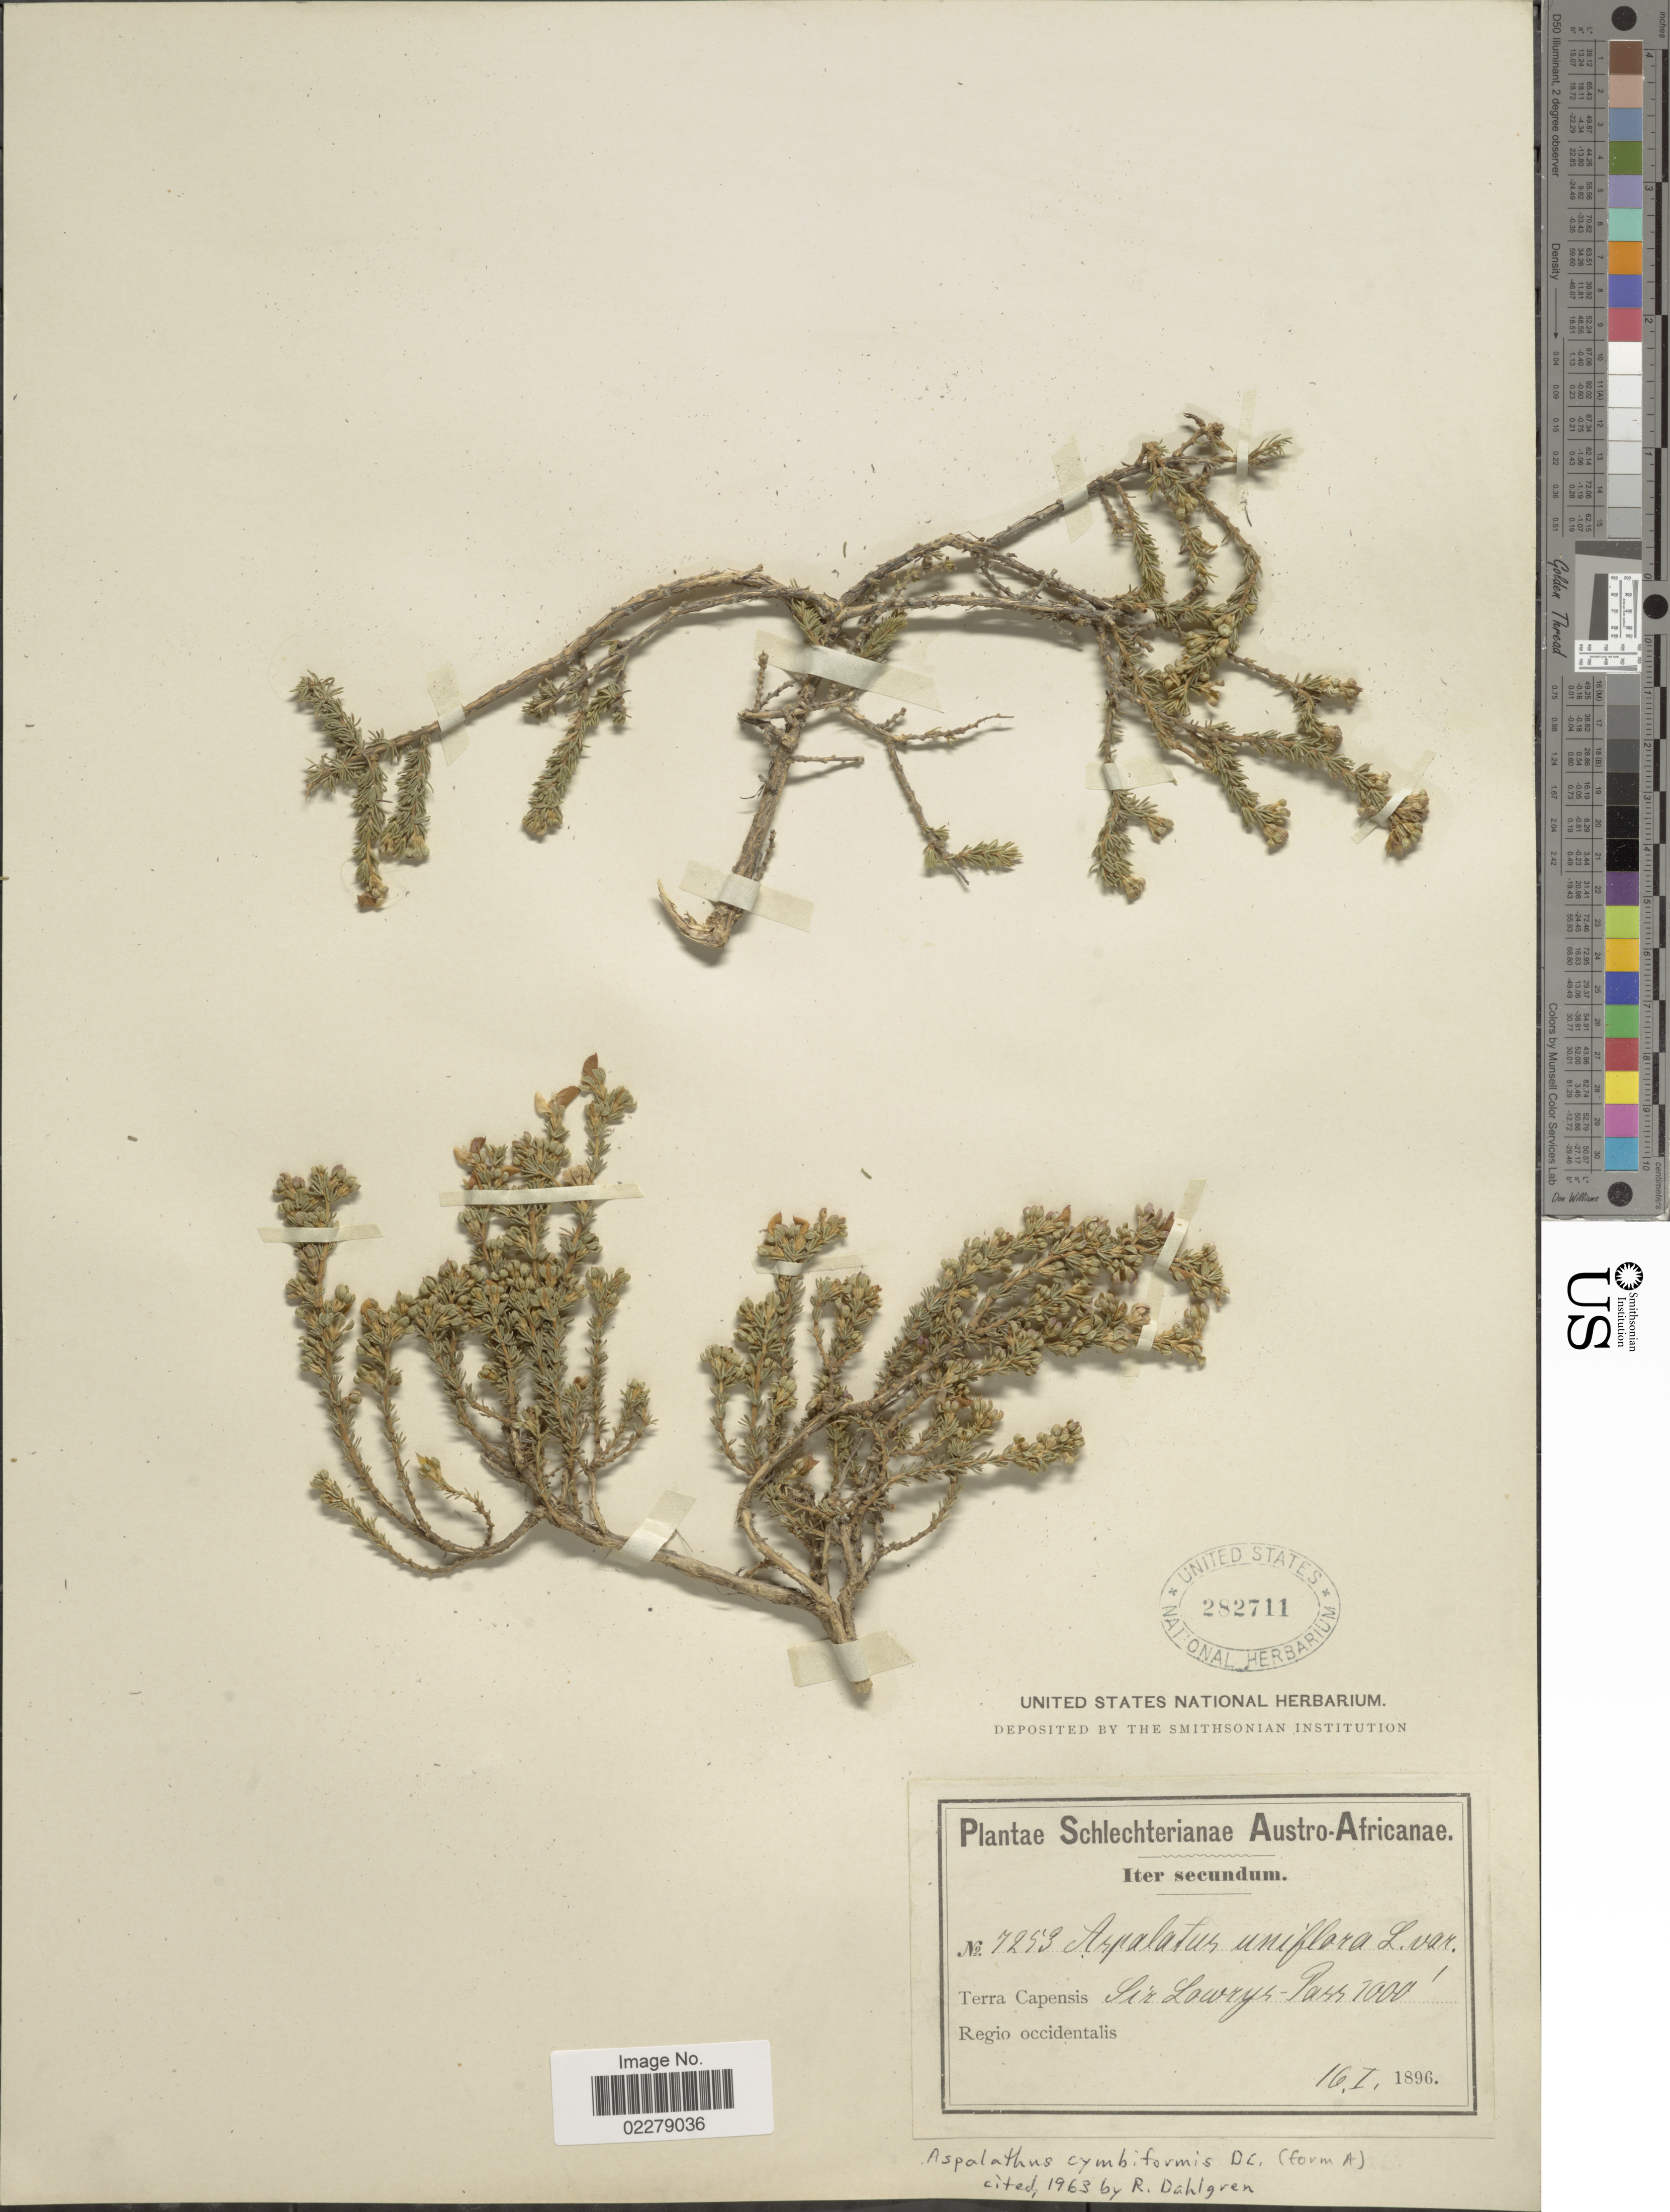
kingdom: Plantae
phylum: Tracheophyta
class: Magnoliopsida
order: Fabales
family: Fabaceae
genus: Aspalathus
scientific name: Aspalathus cymbiformis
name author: DC.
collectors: Schlechter, --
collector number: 7253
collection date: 1896-01-16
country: South Africa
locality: Austro- Africanae. Terra Capensis. Sir Lawrys- Pass. Regio occidentalis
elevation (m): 305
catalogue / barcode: US 282711